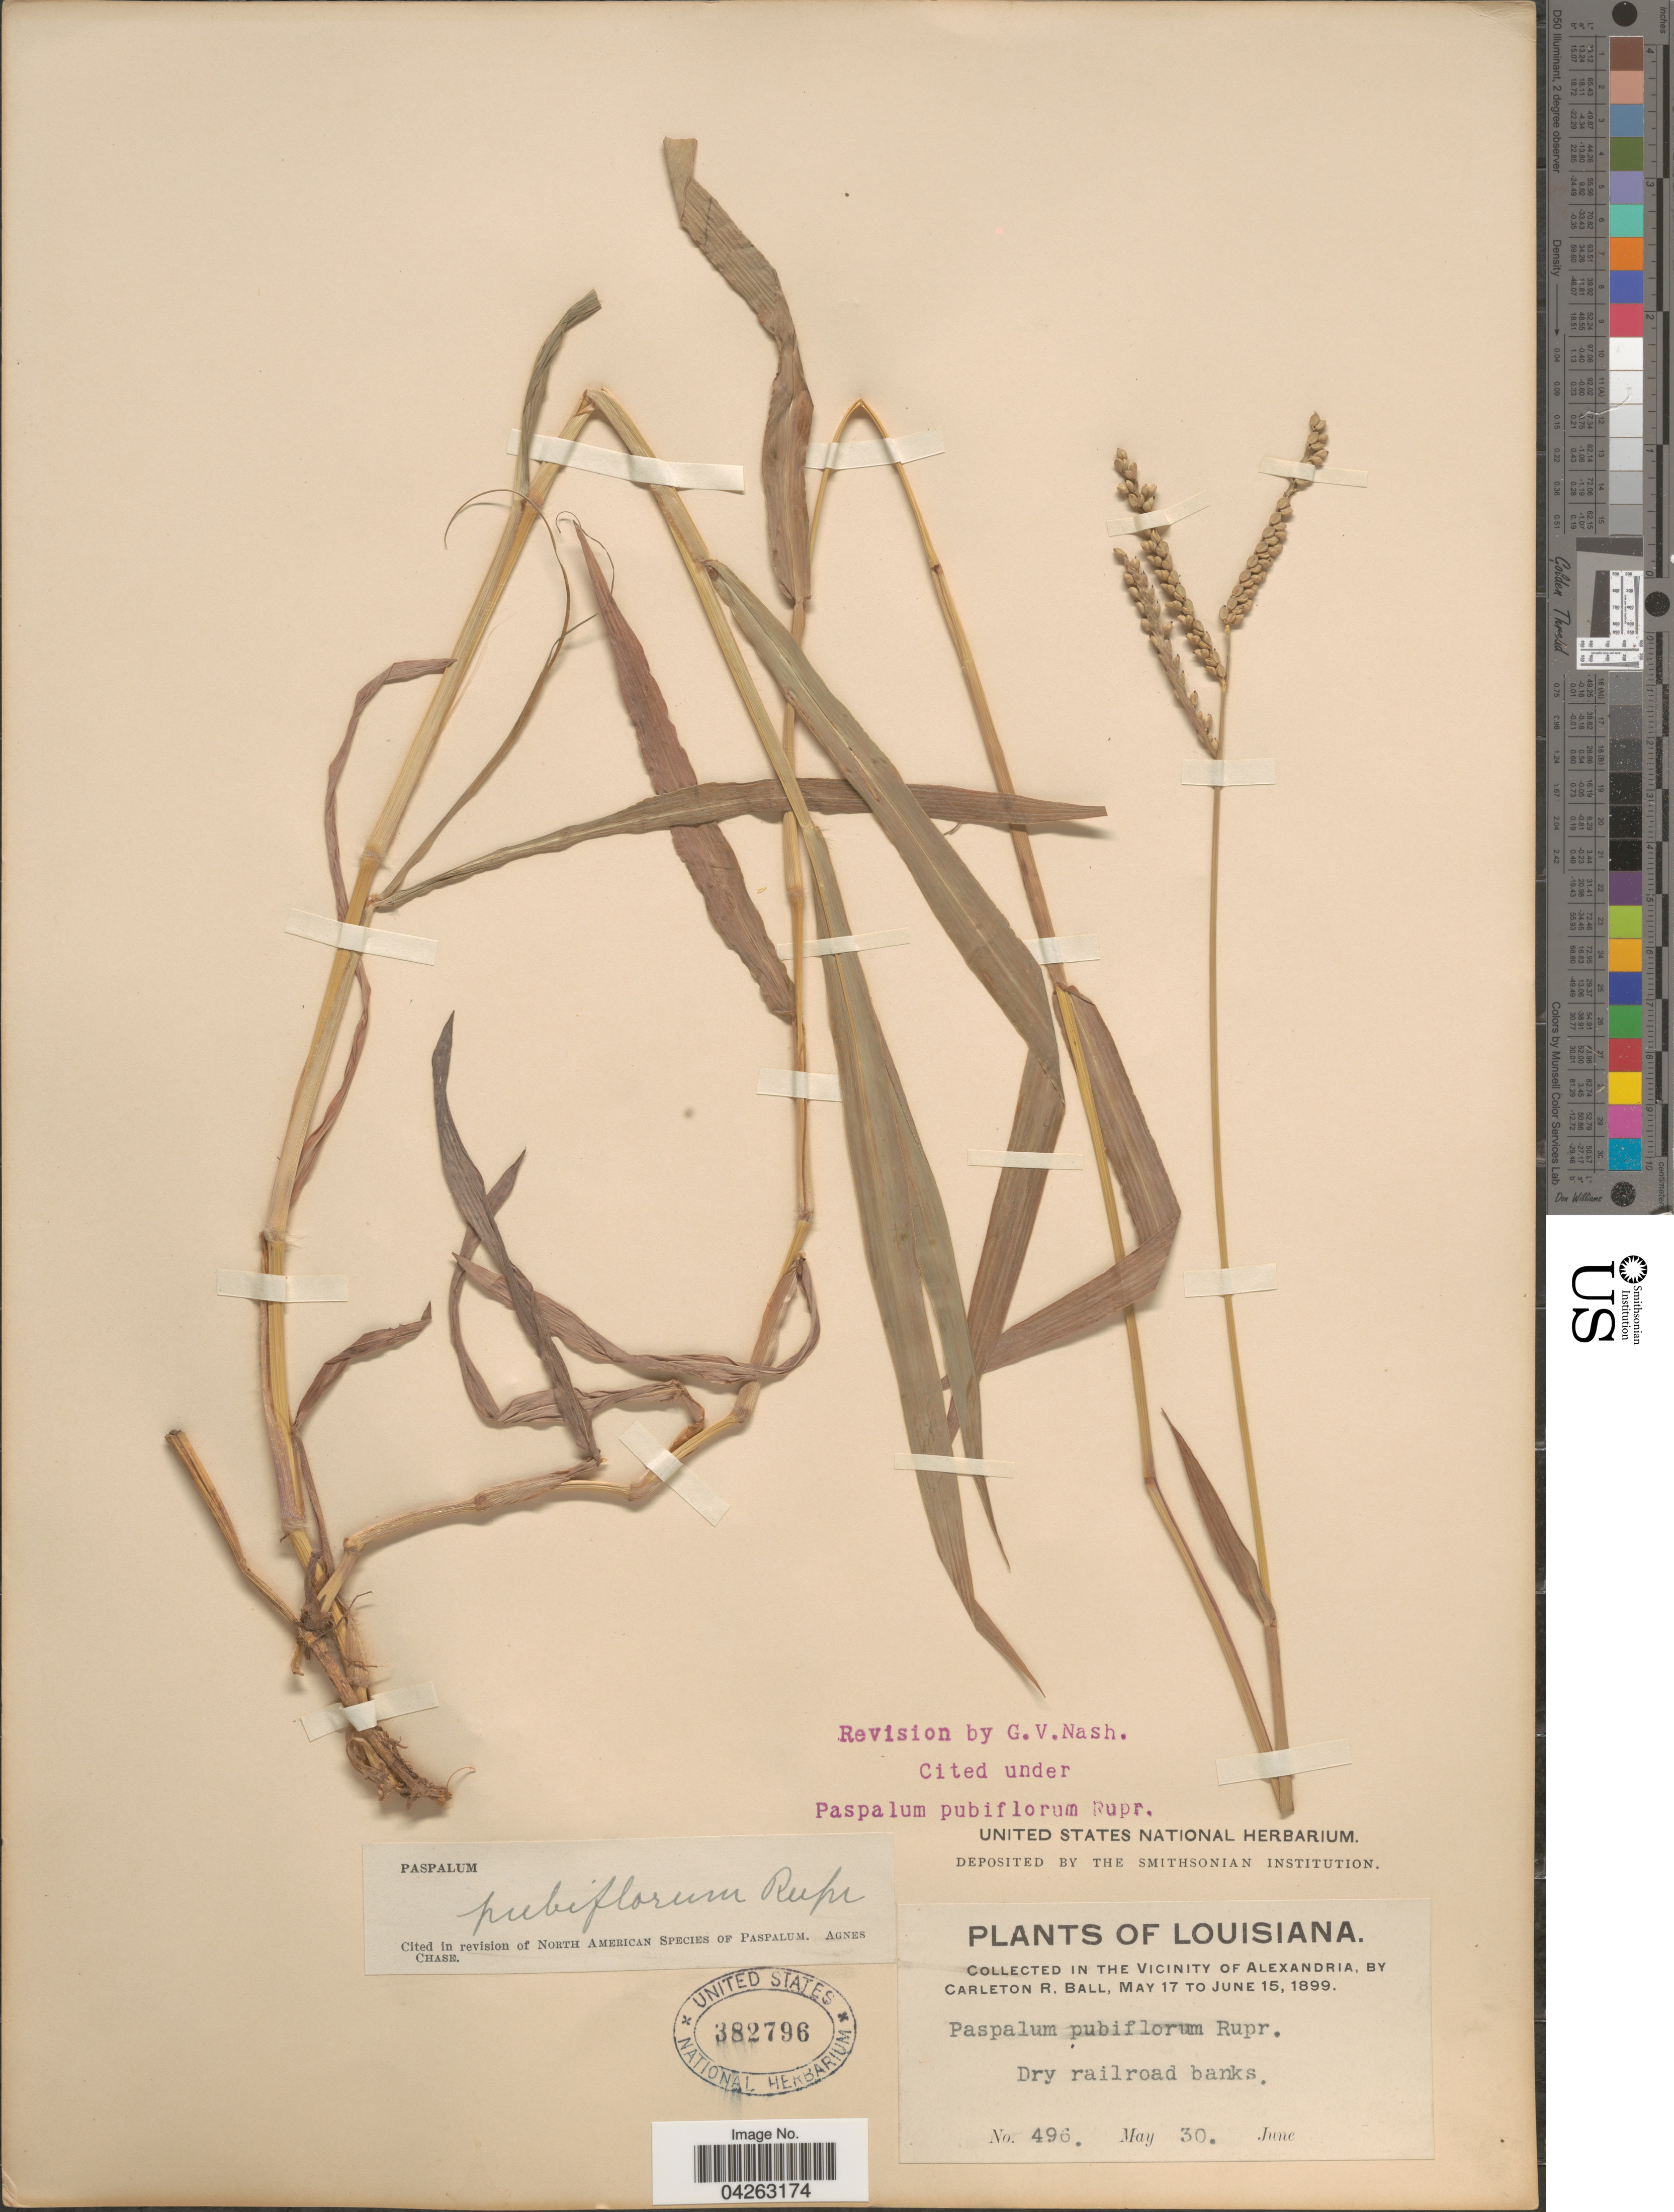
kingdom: Plantae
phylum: Tracheophyta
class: Liliopsida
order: Poales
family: Poaceae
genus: Paspalum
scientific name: Paspalum pubiflorum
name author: Rupr. ex E. Fourn.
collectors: C. R. Ball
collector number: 496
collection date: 1899-05-30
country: United States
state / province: Louisiana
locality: In the vicinity of Alexandria.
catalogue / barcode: US 382796